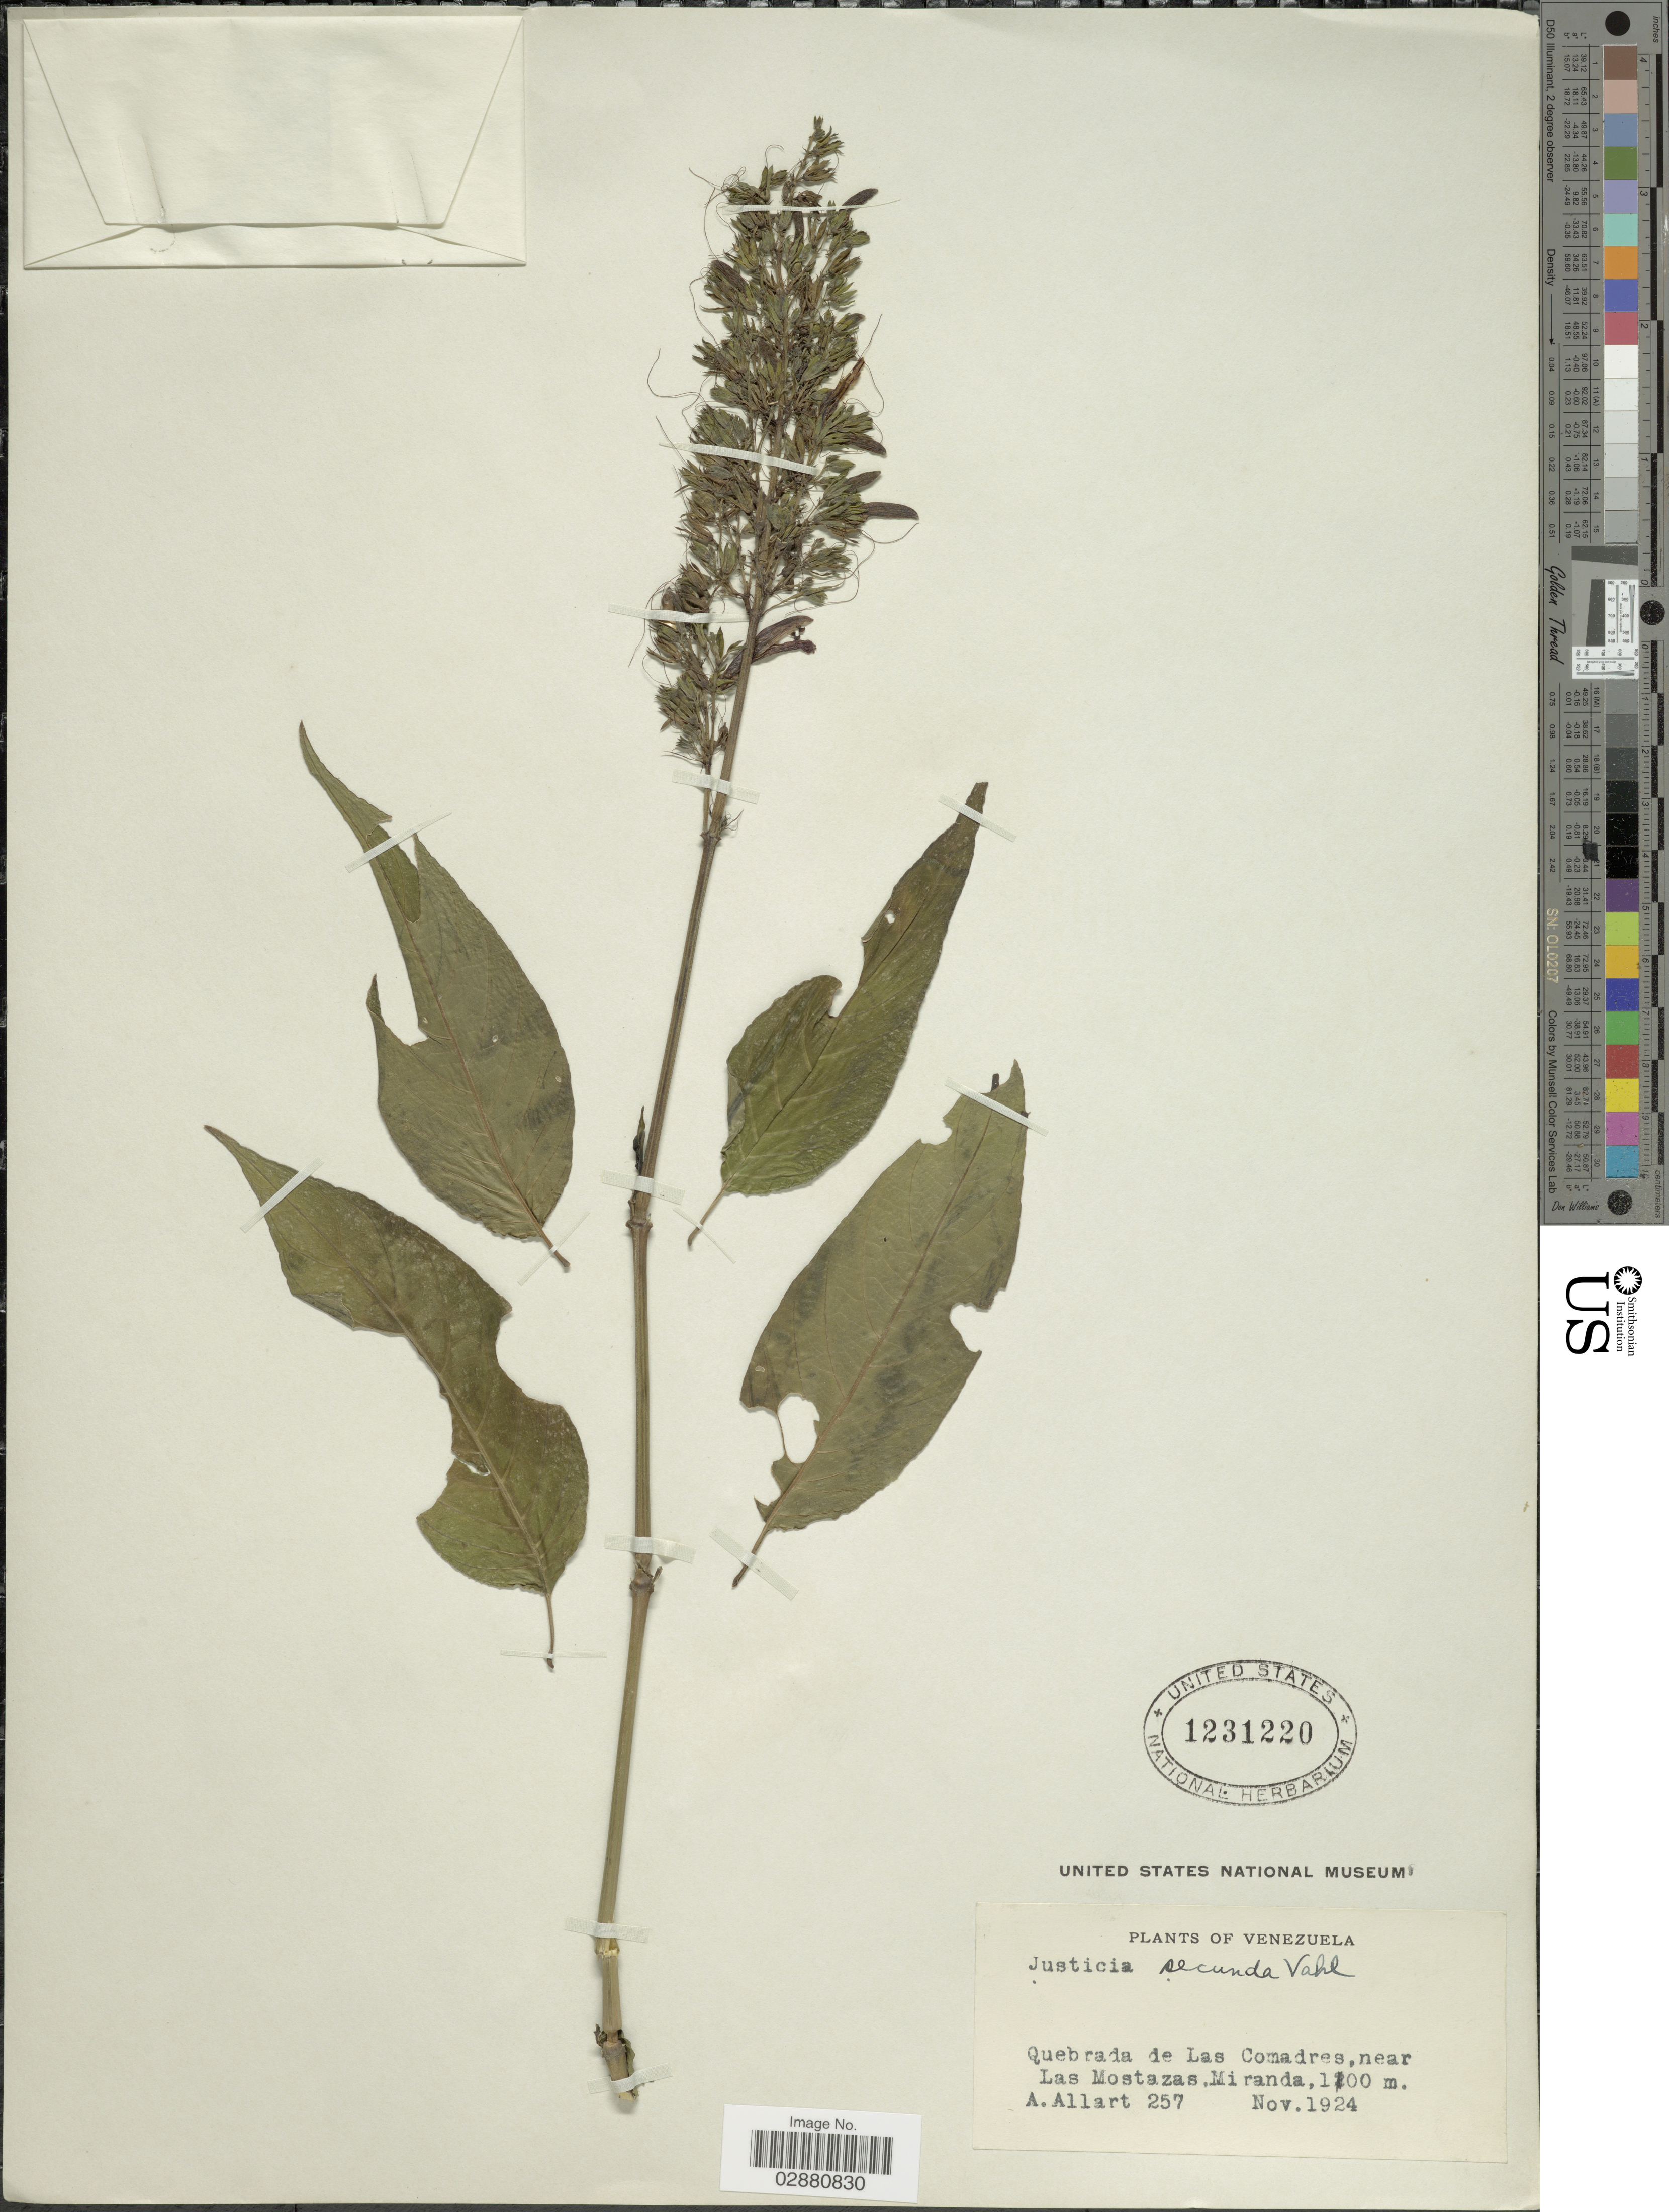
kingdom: Plantae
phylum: Tracheophyta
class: Magnoliopsida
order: Lamiales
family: Acanthaceae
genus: Justicia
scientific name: Justicia secunda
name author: Vahl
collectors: A. Allart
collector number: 257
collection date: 1924-11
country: Venezuela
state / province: Miranda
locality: Quebrada de Las Comadres, near Las Mostazas.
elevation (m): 1100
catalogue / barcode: US 1231220